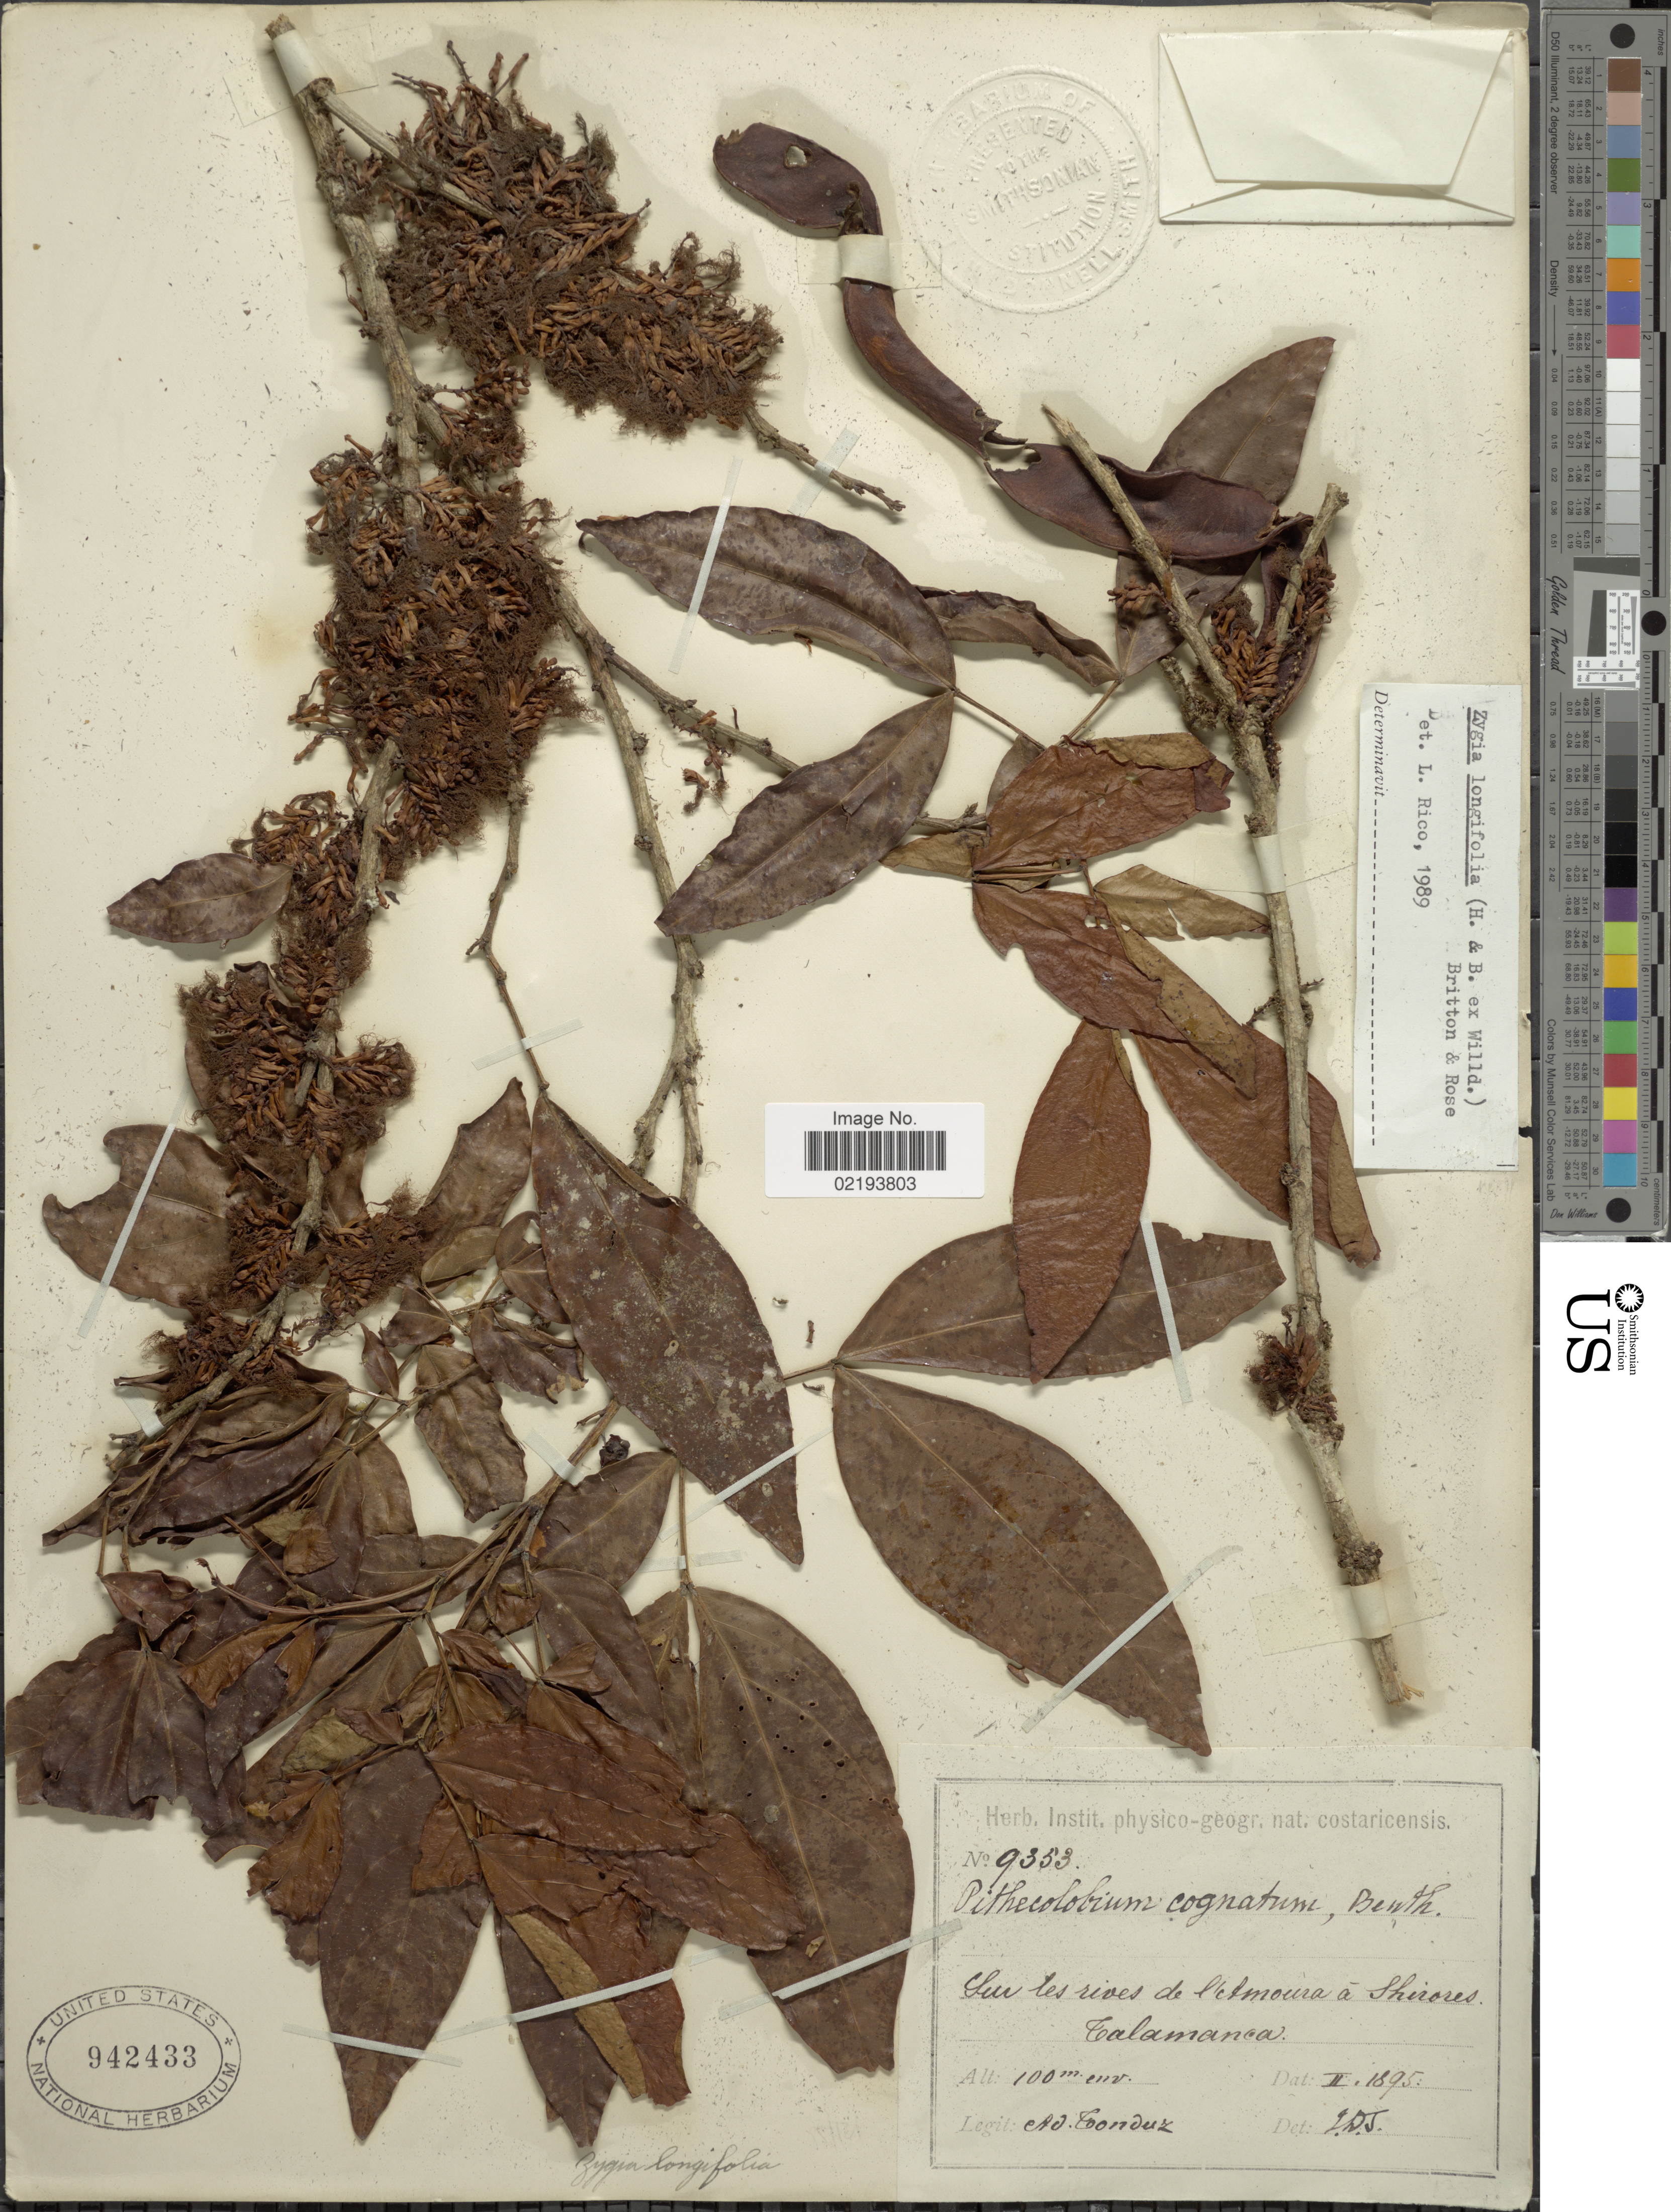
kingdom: Plantae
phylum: Tracheophyta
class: Magnoliopsida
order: Fabales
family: Fabaceae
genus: Zygia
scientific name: Zygia longifolia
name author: (Willd.) Britton & Rose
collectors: A. Tonduz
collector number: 9353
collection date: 1895-02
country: Costa Rica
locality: Sur les rives de l'Amoura á Shirores Talamanca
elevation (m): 100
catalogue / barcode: US 942433